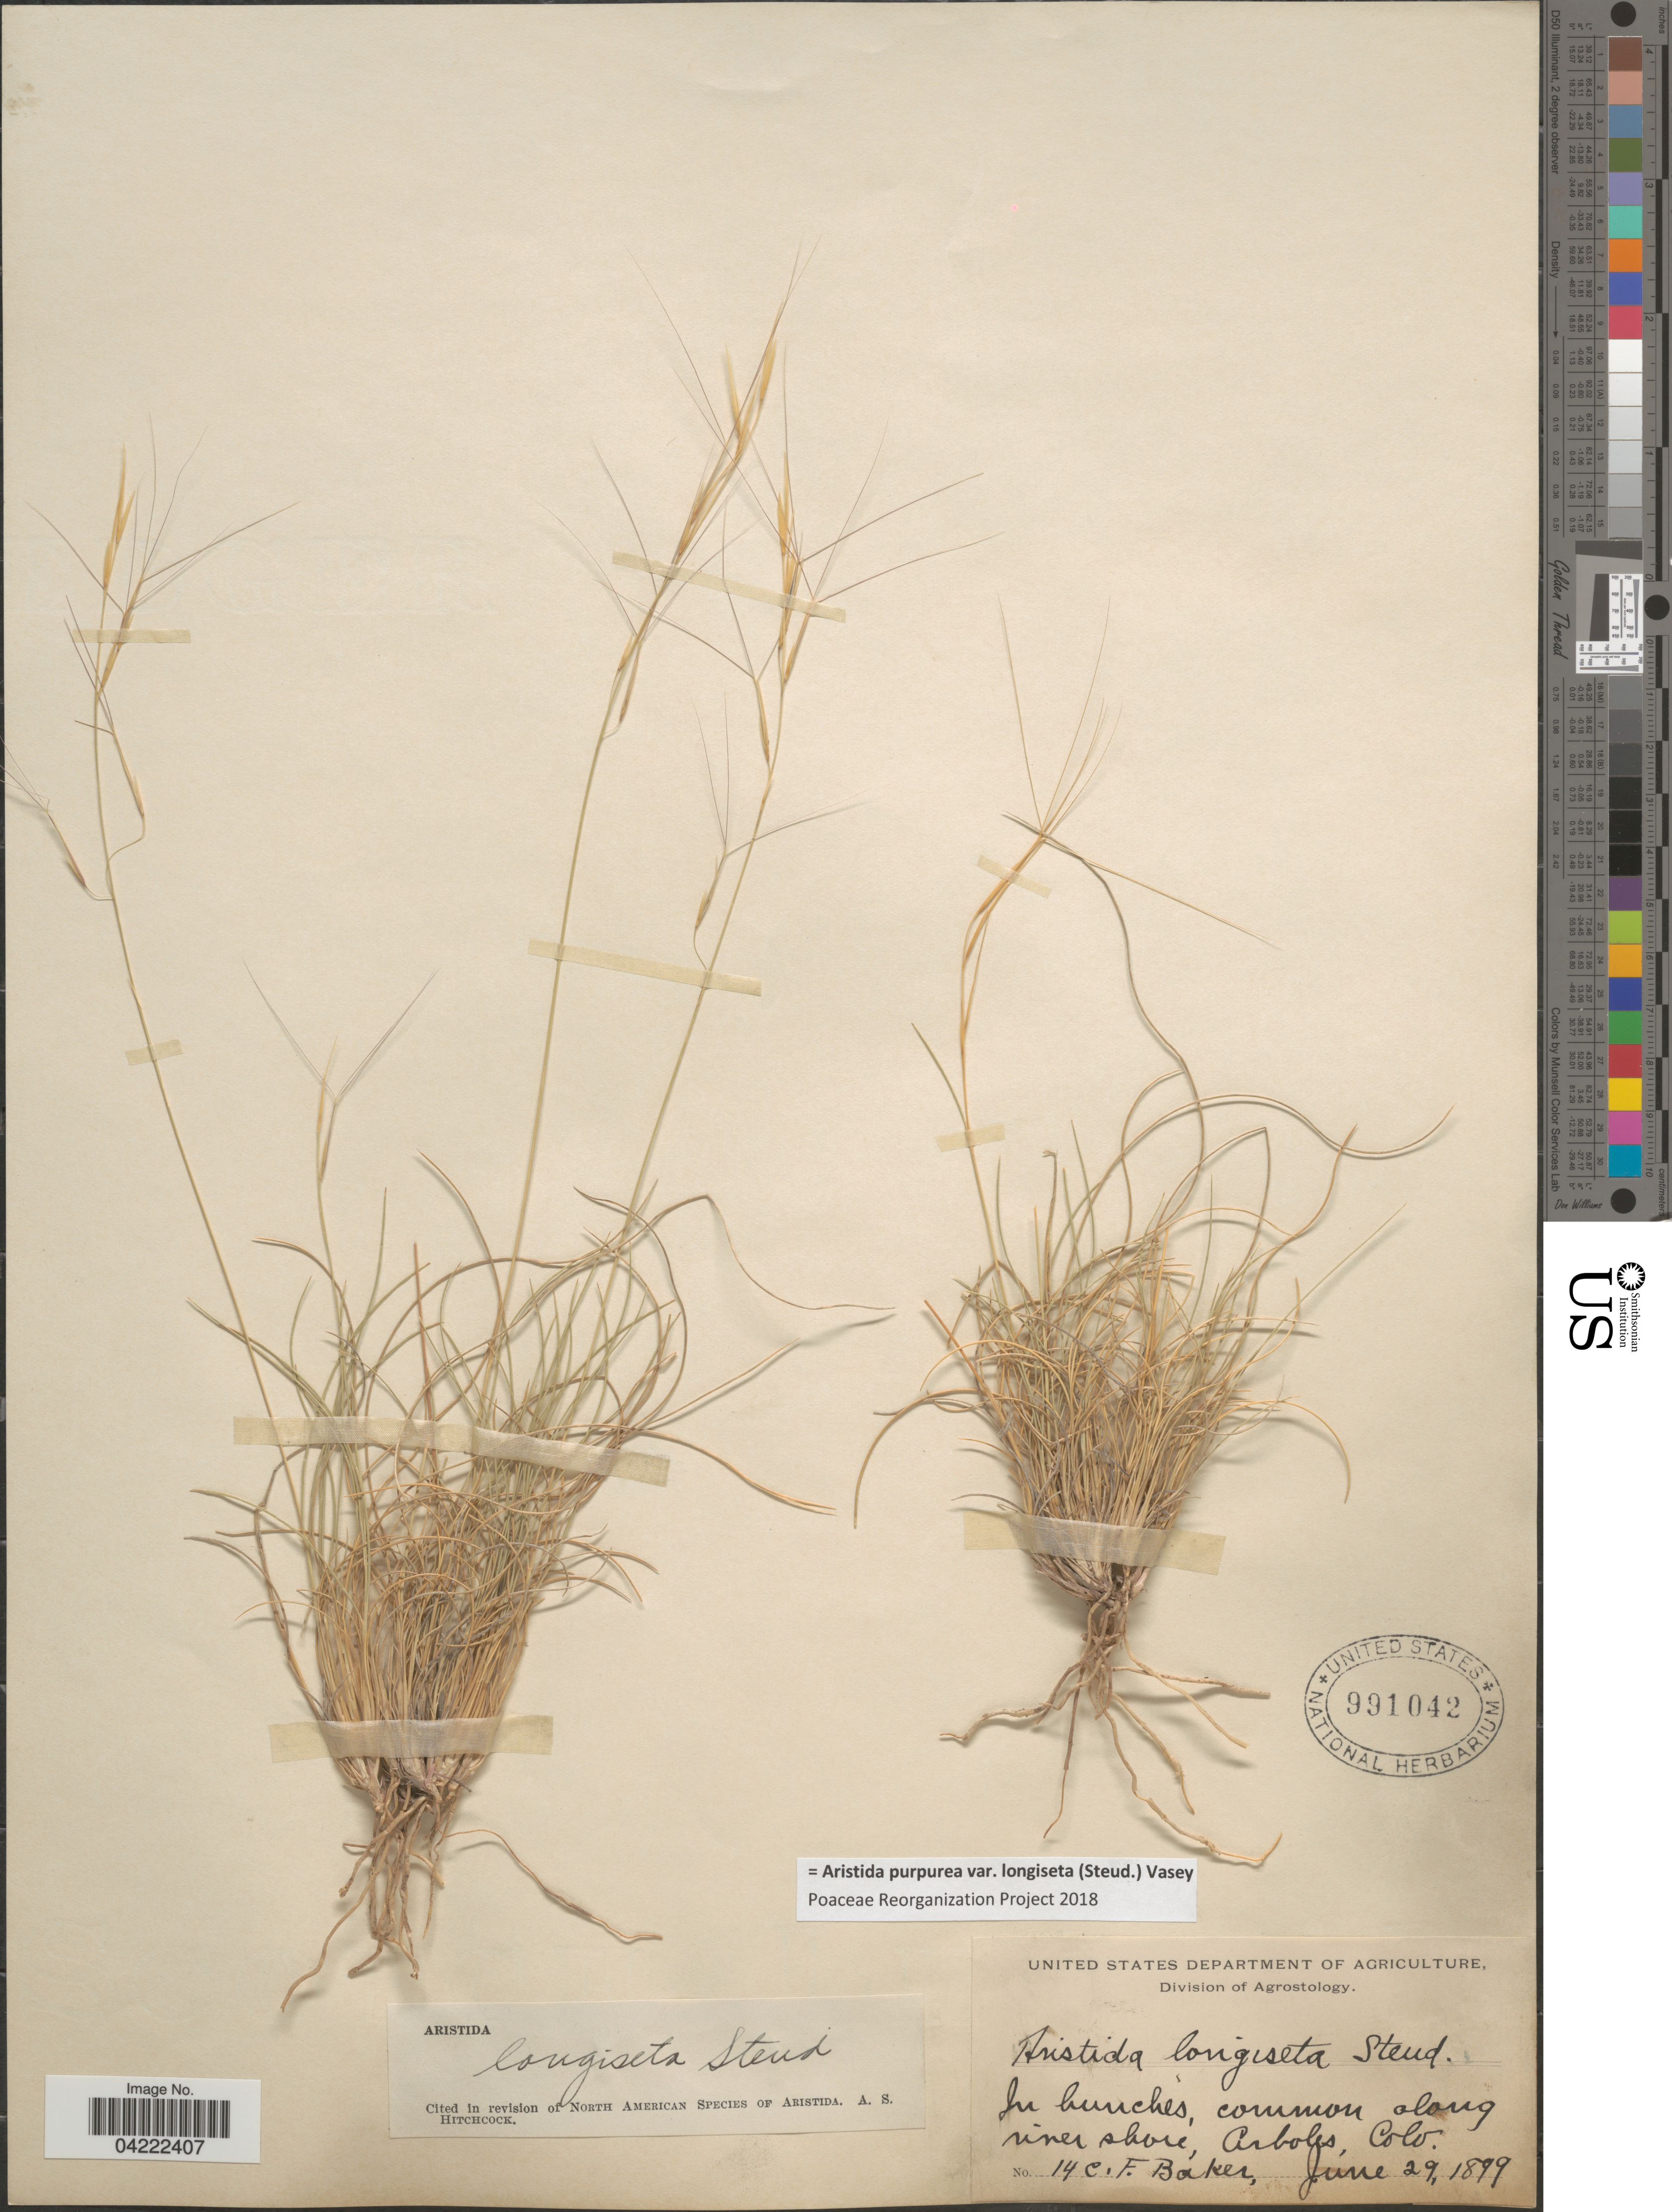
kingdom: Plantae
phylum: Tracheophyta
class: Liliopsida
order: Poales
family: Poaceae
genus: Aristida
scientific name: Aristida purpurea var. longiseta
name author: (Steud.) Vasey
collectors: C. F. Baker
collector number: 14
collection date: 1899-06-29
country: United States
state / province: Colorado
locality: In bunches, common along river shore, Arboles.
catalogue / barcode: US 991042